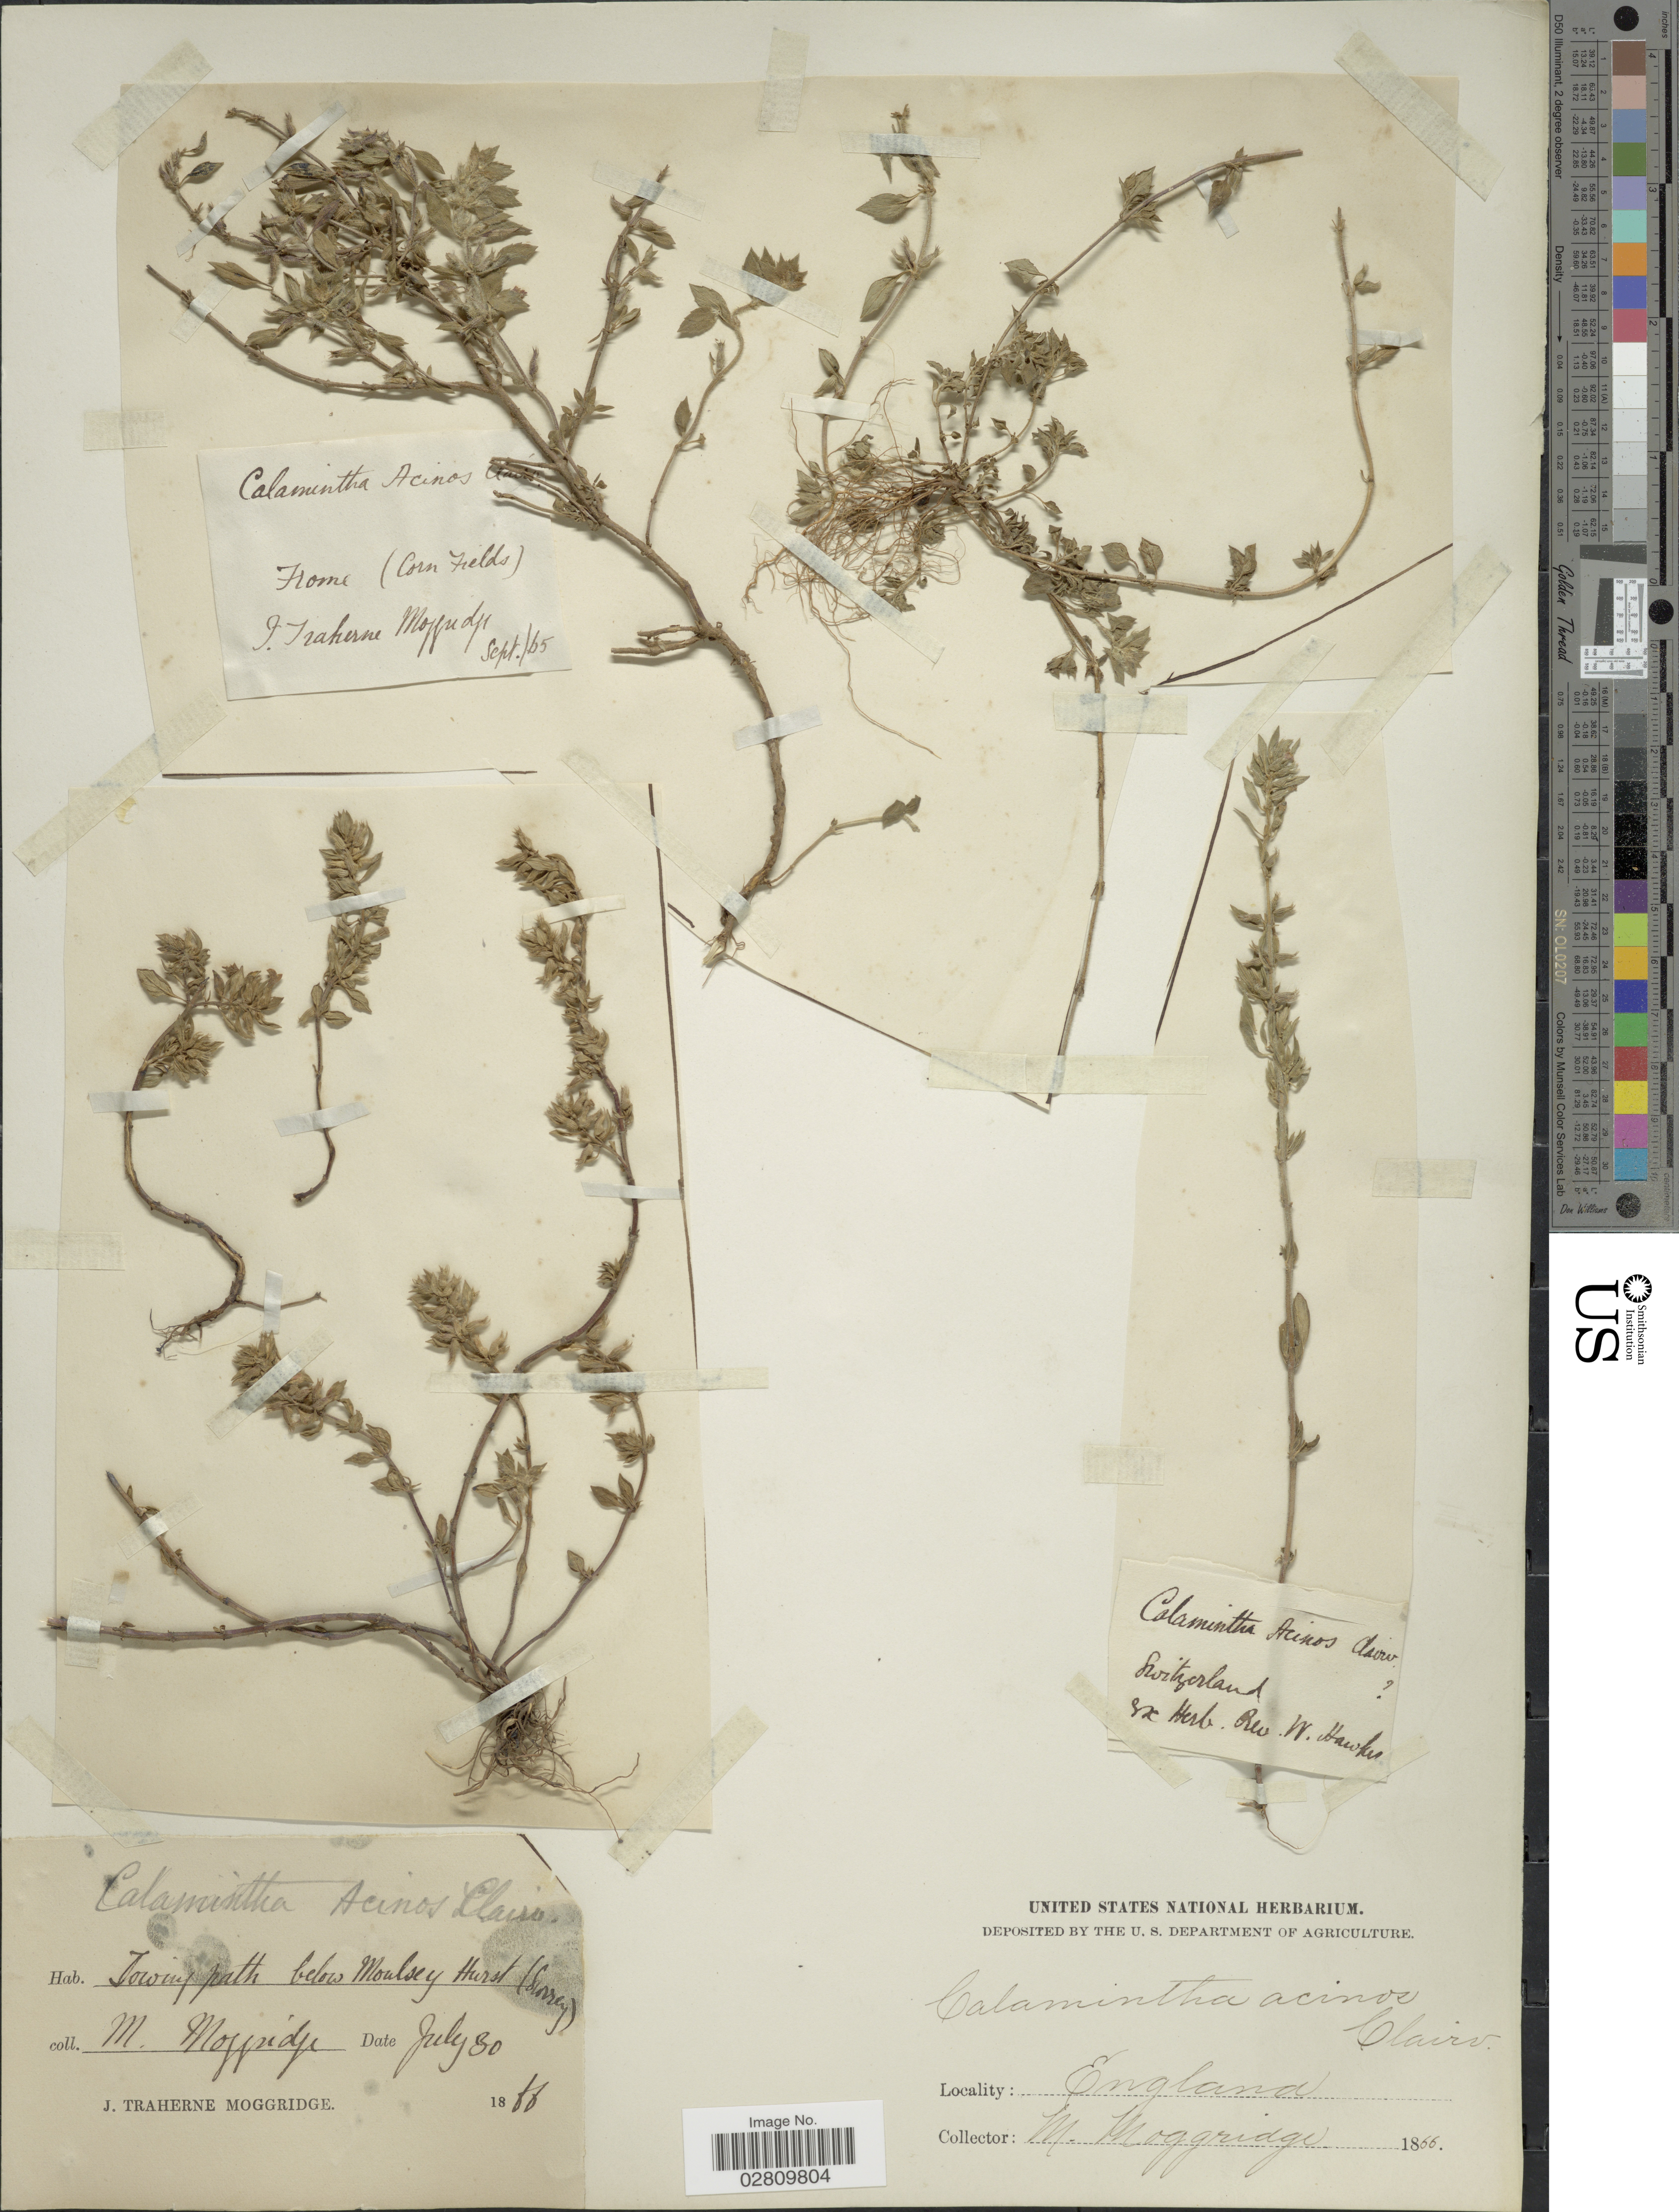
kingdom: Plantae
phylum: Tracheophyta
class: Magnoliopsida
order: Lamiales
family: Lamiaceae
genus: Acinos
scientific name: Acinos acinos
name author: (L.) Huth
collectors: M. Moggridge & J. T. Moggridge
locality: Label 1: Towing path below Moulsey Hurst (Surrey) England 30 Jul 1866